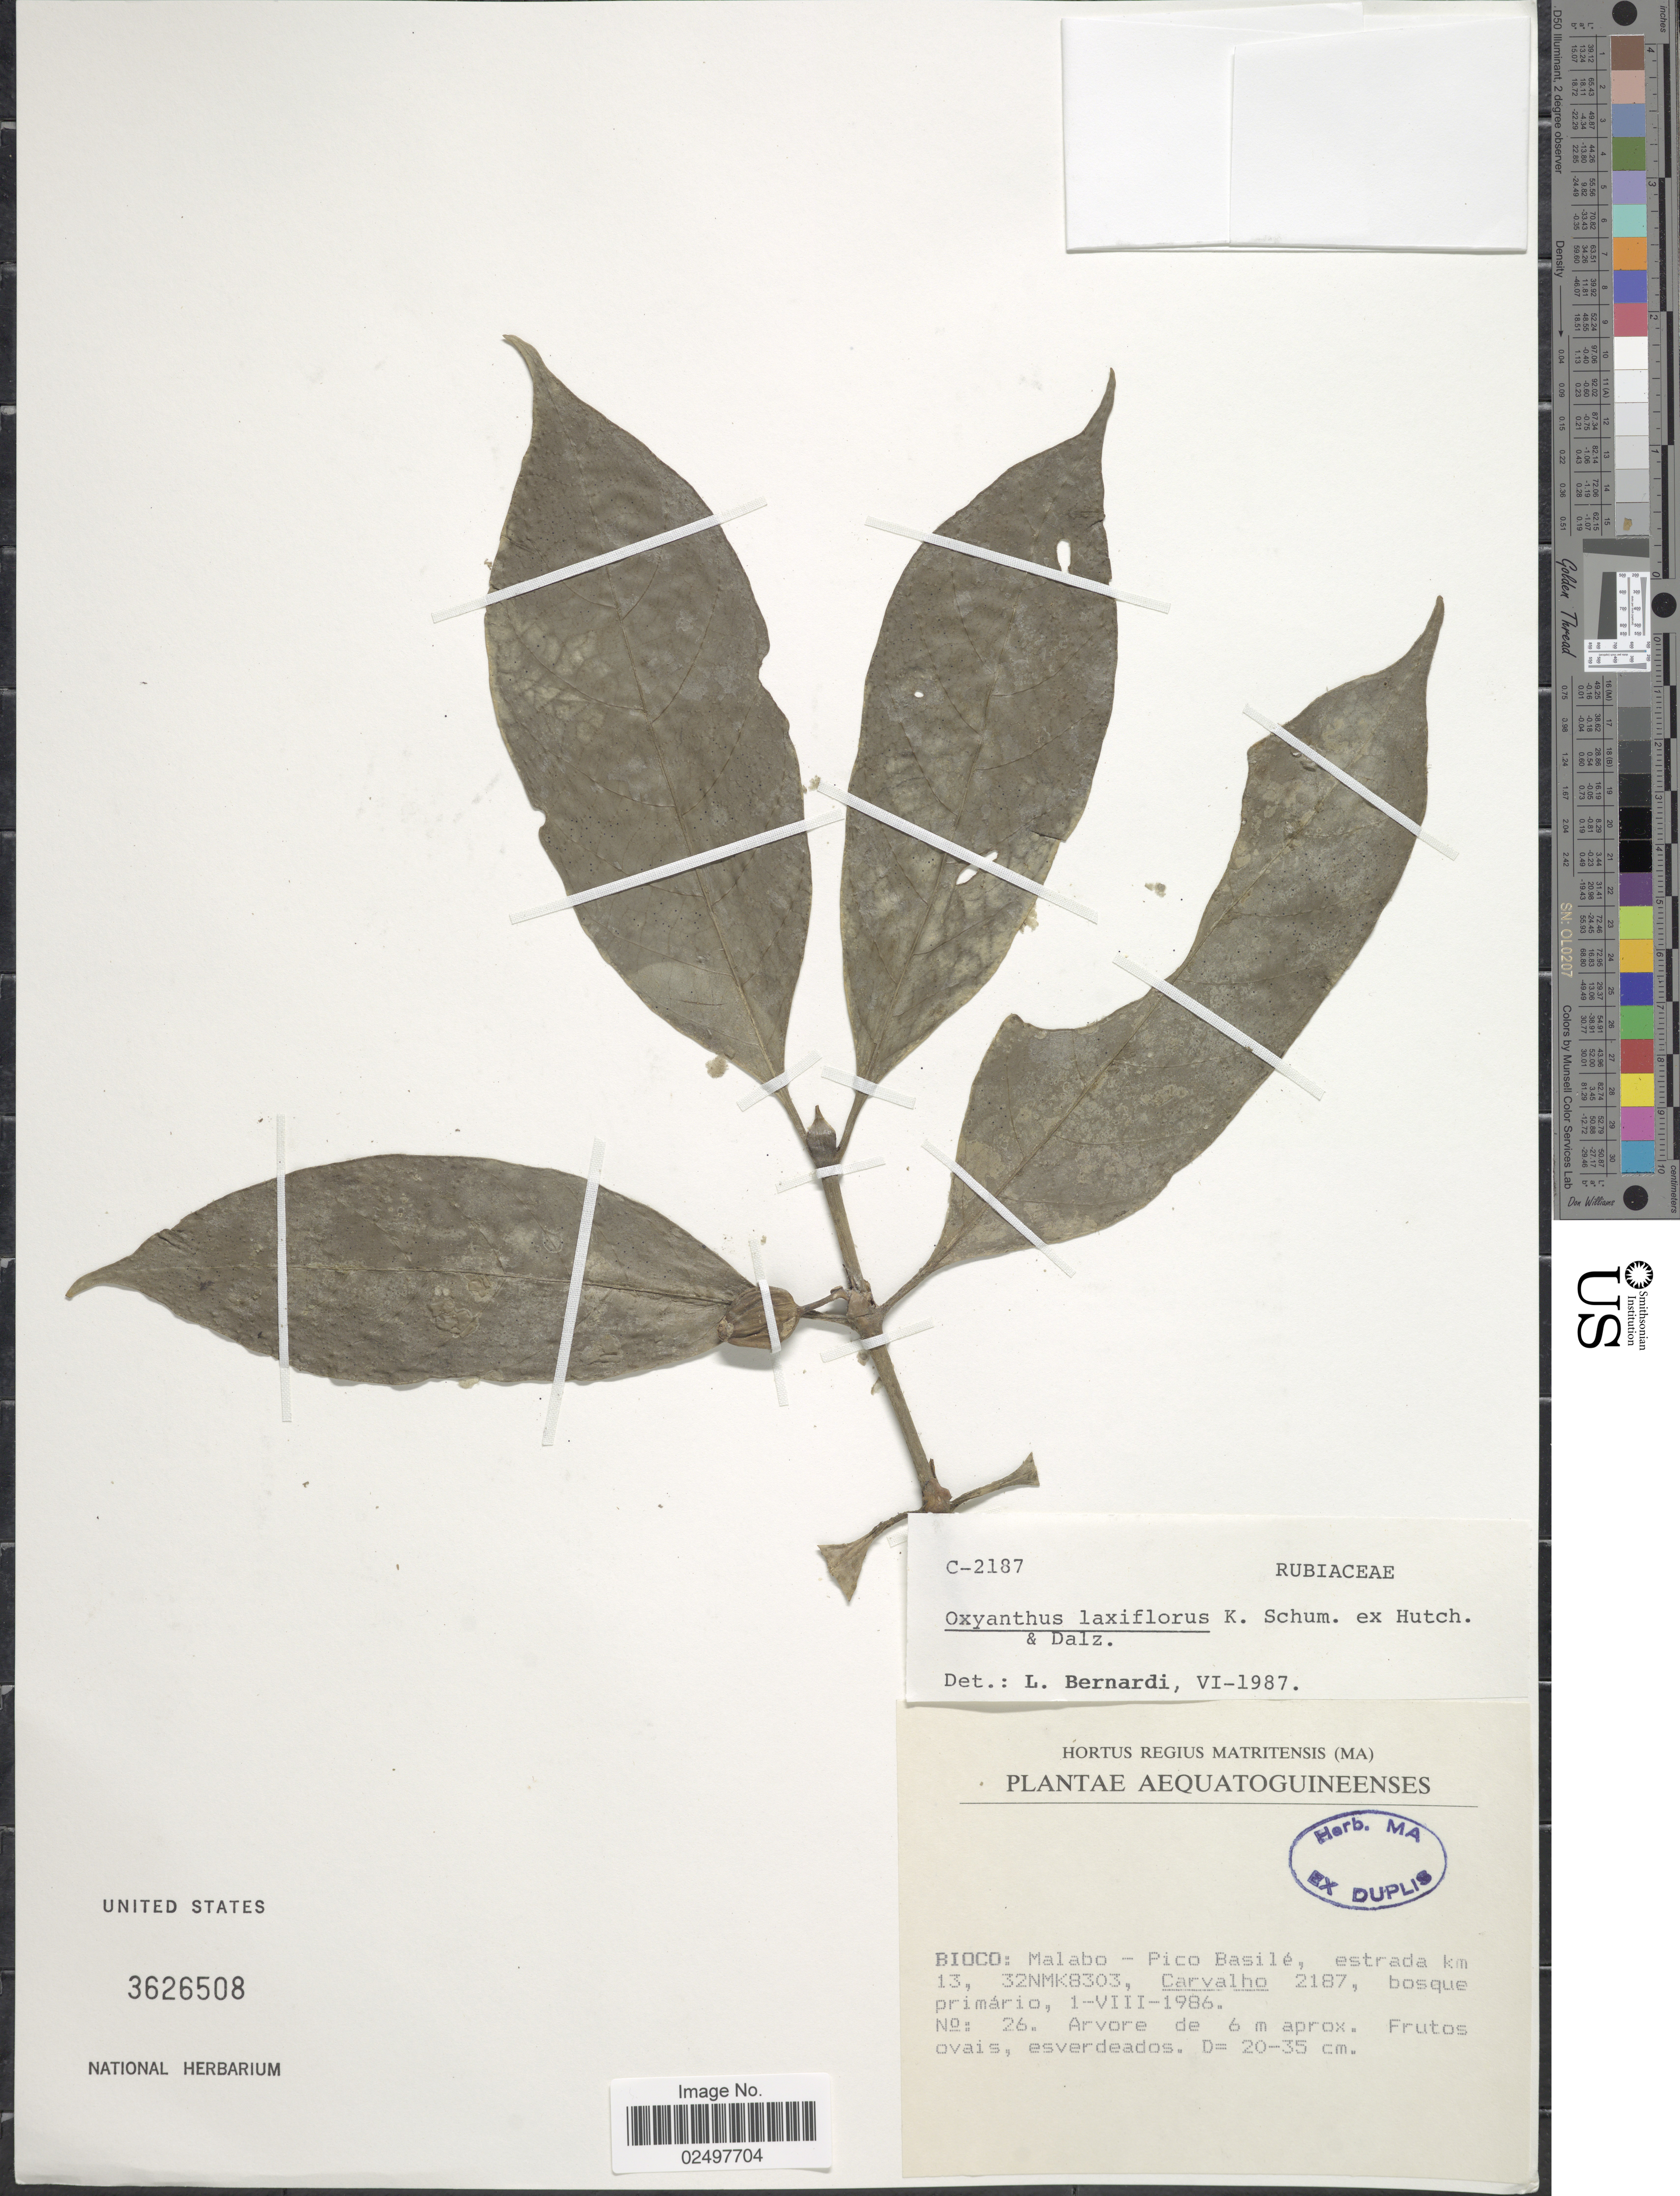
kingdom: Plantae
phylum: Tracheophyta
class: Magnoliopsida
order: Gentianales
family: Rubiaceae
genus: Oxyanthus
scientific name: Oxyanthus latifolius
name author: Sond.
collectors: Carvalho, --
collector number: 2187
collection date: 1986-08-01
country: Equatorial Guinea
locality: Aequatoguineenses. Bioco: Malabo- Pico Basile, estrada km 13, 32NMK8303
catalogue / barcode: US 3626508